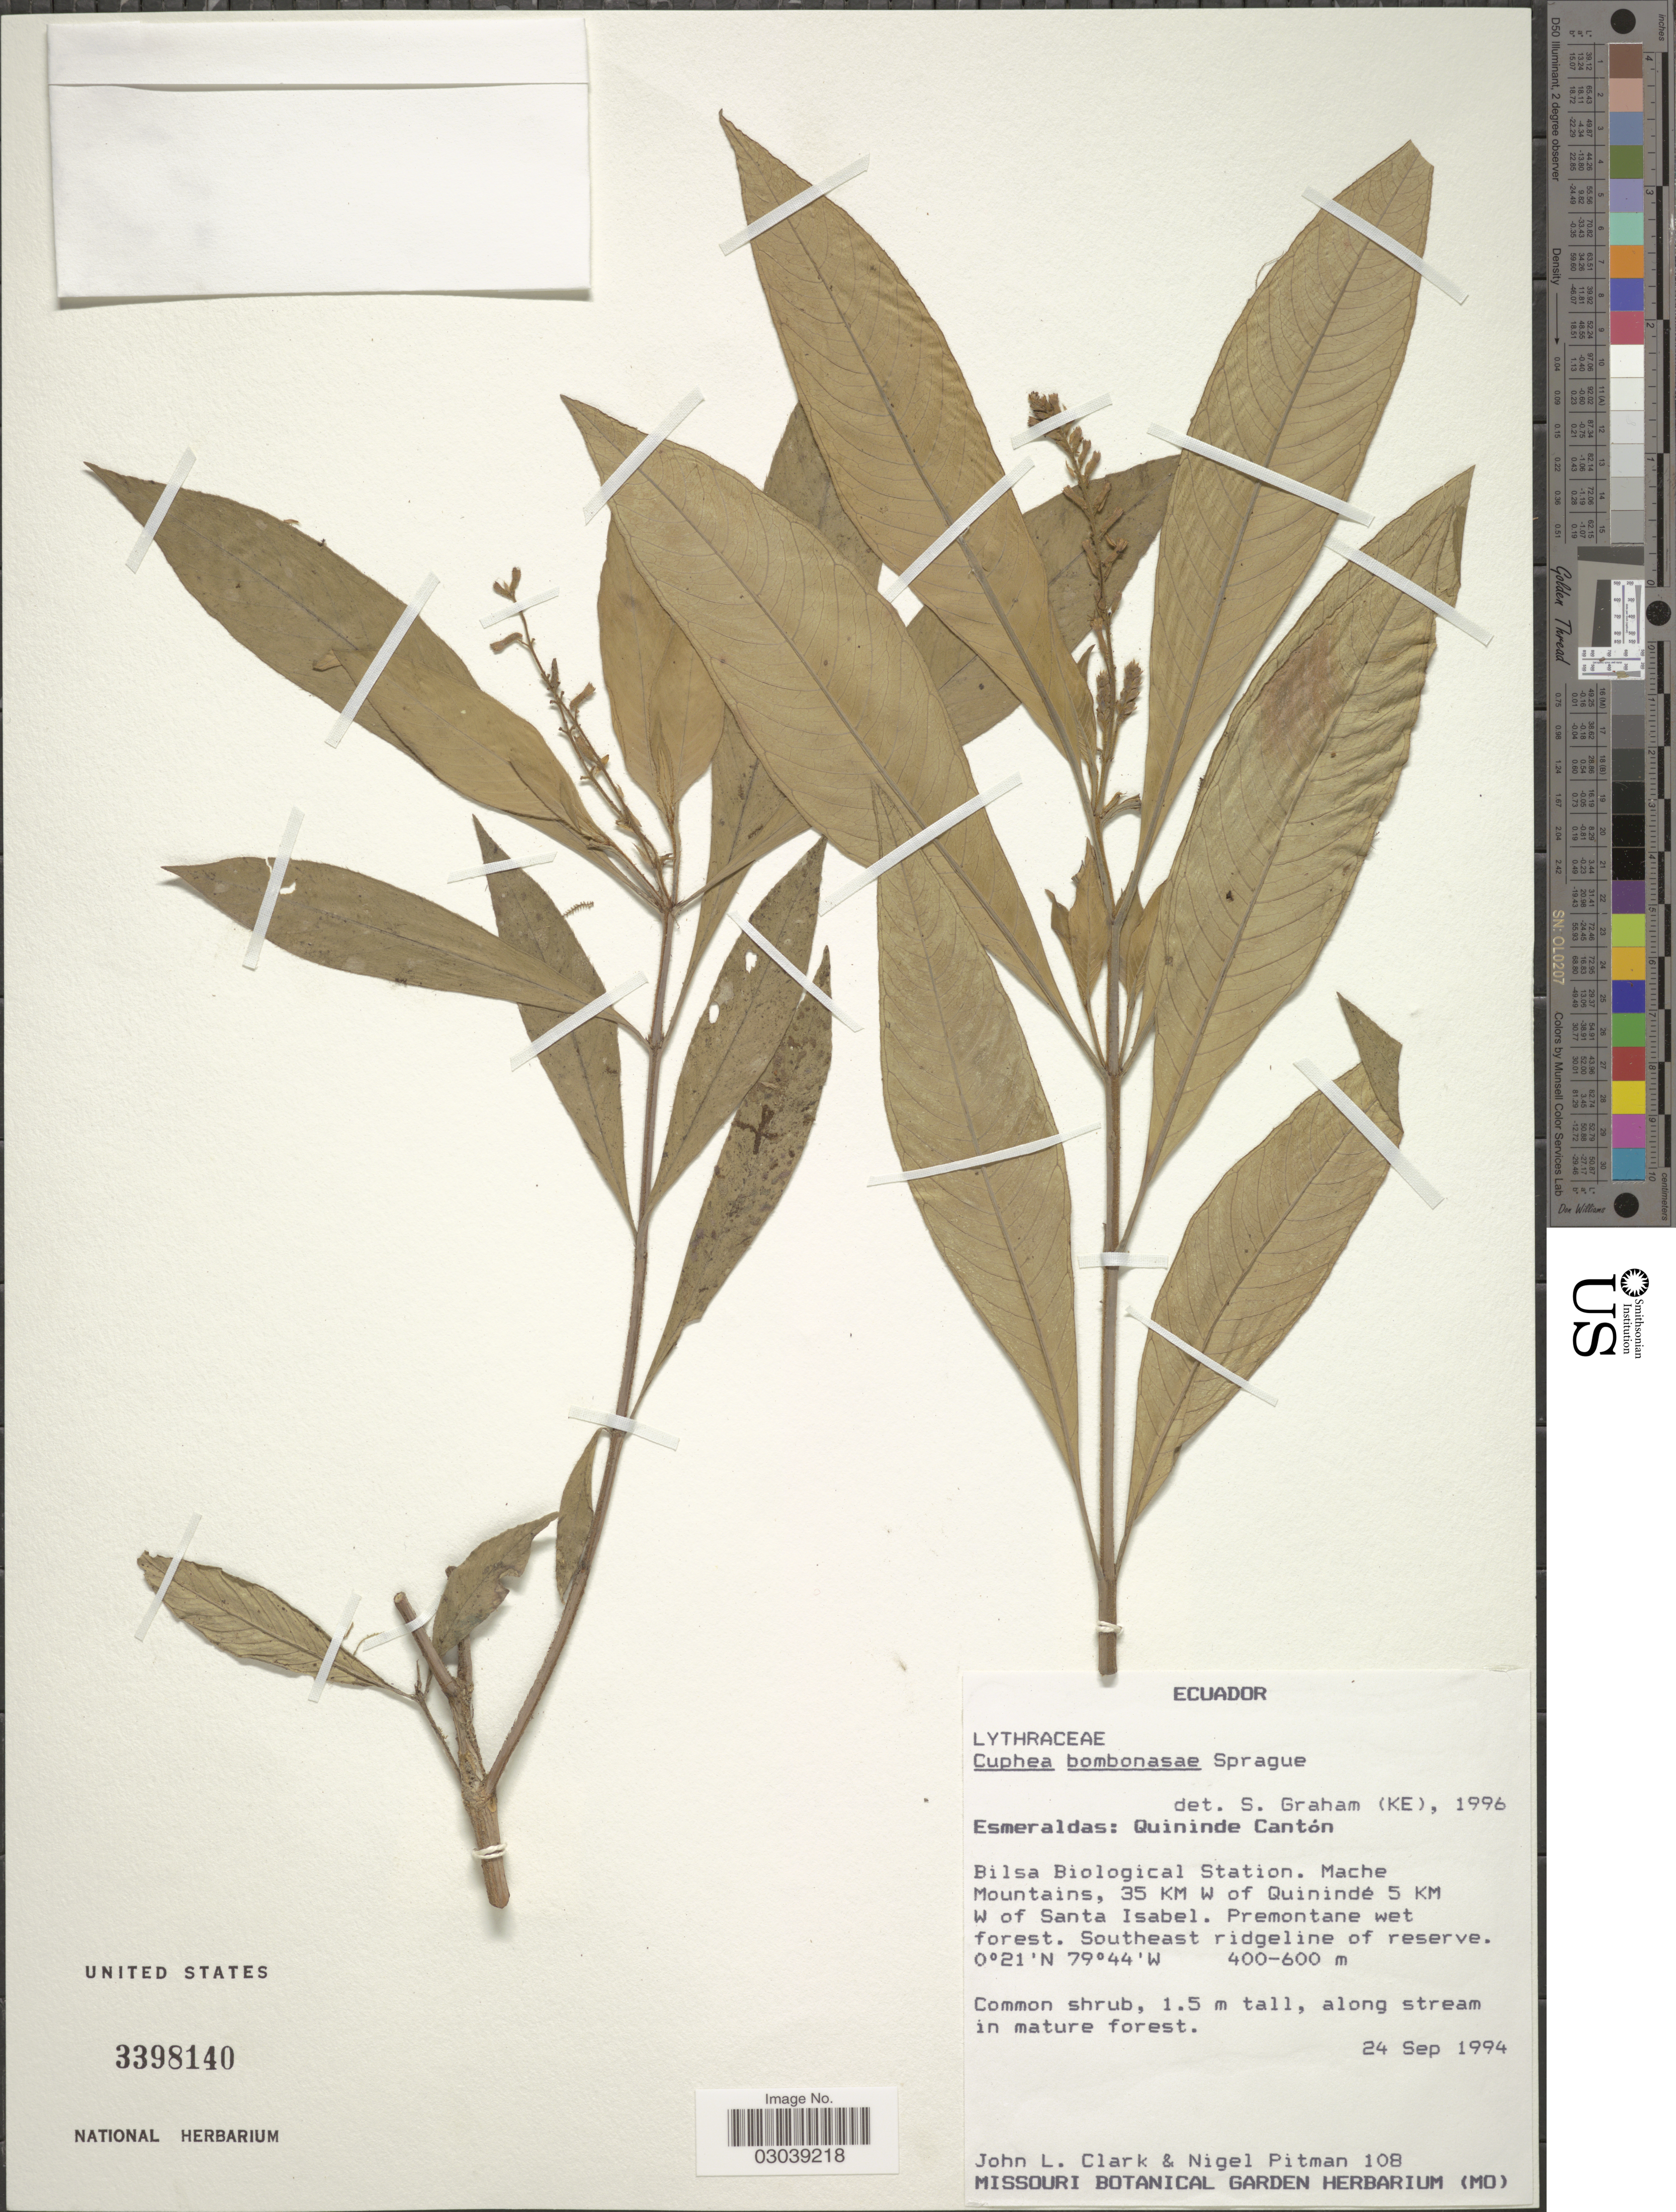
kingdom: Plantae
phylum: Tracheophyta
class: Magnoliopsida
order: Myrtales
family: Lythraceae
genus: Cuphea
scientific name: Cuphea bobonazae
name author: Sprague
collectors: J. L. Clark & N. Pitman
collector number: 108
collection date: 1994-09-24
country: Ecuador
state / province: Esmeraldas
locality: Quininde Cantón. Bilsa Biological Station. Mache Mountains, 35 KM W of Quinindé 5 KM W of Santa Isabel. Southeast ridgeline of reserve.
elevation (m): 400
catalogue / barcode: US 3398140